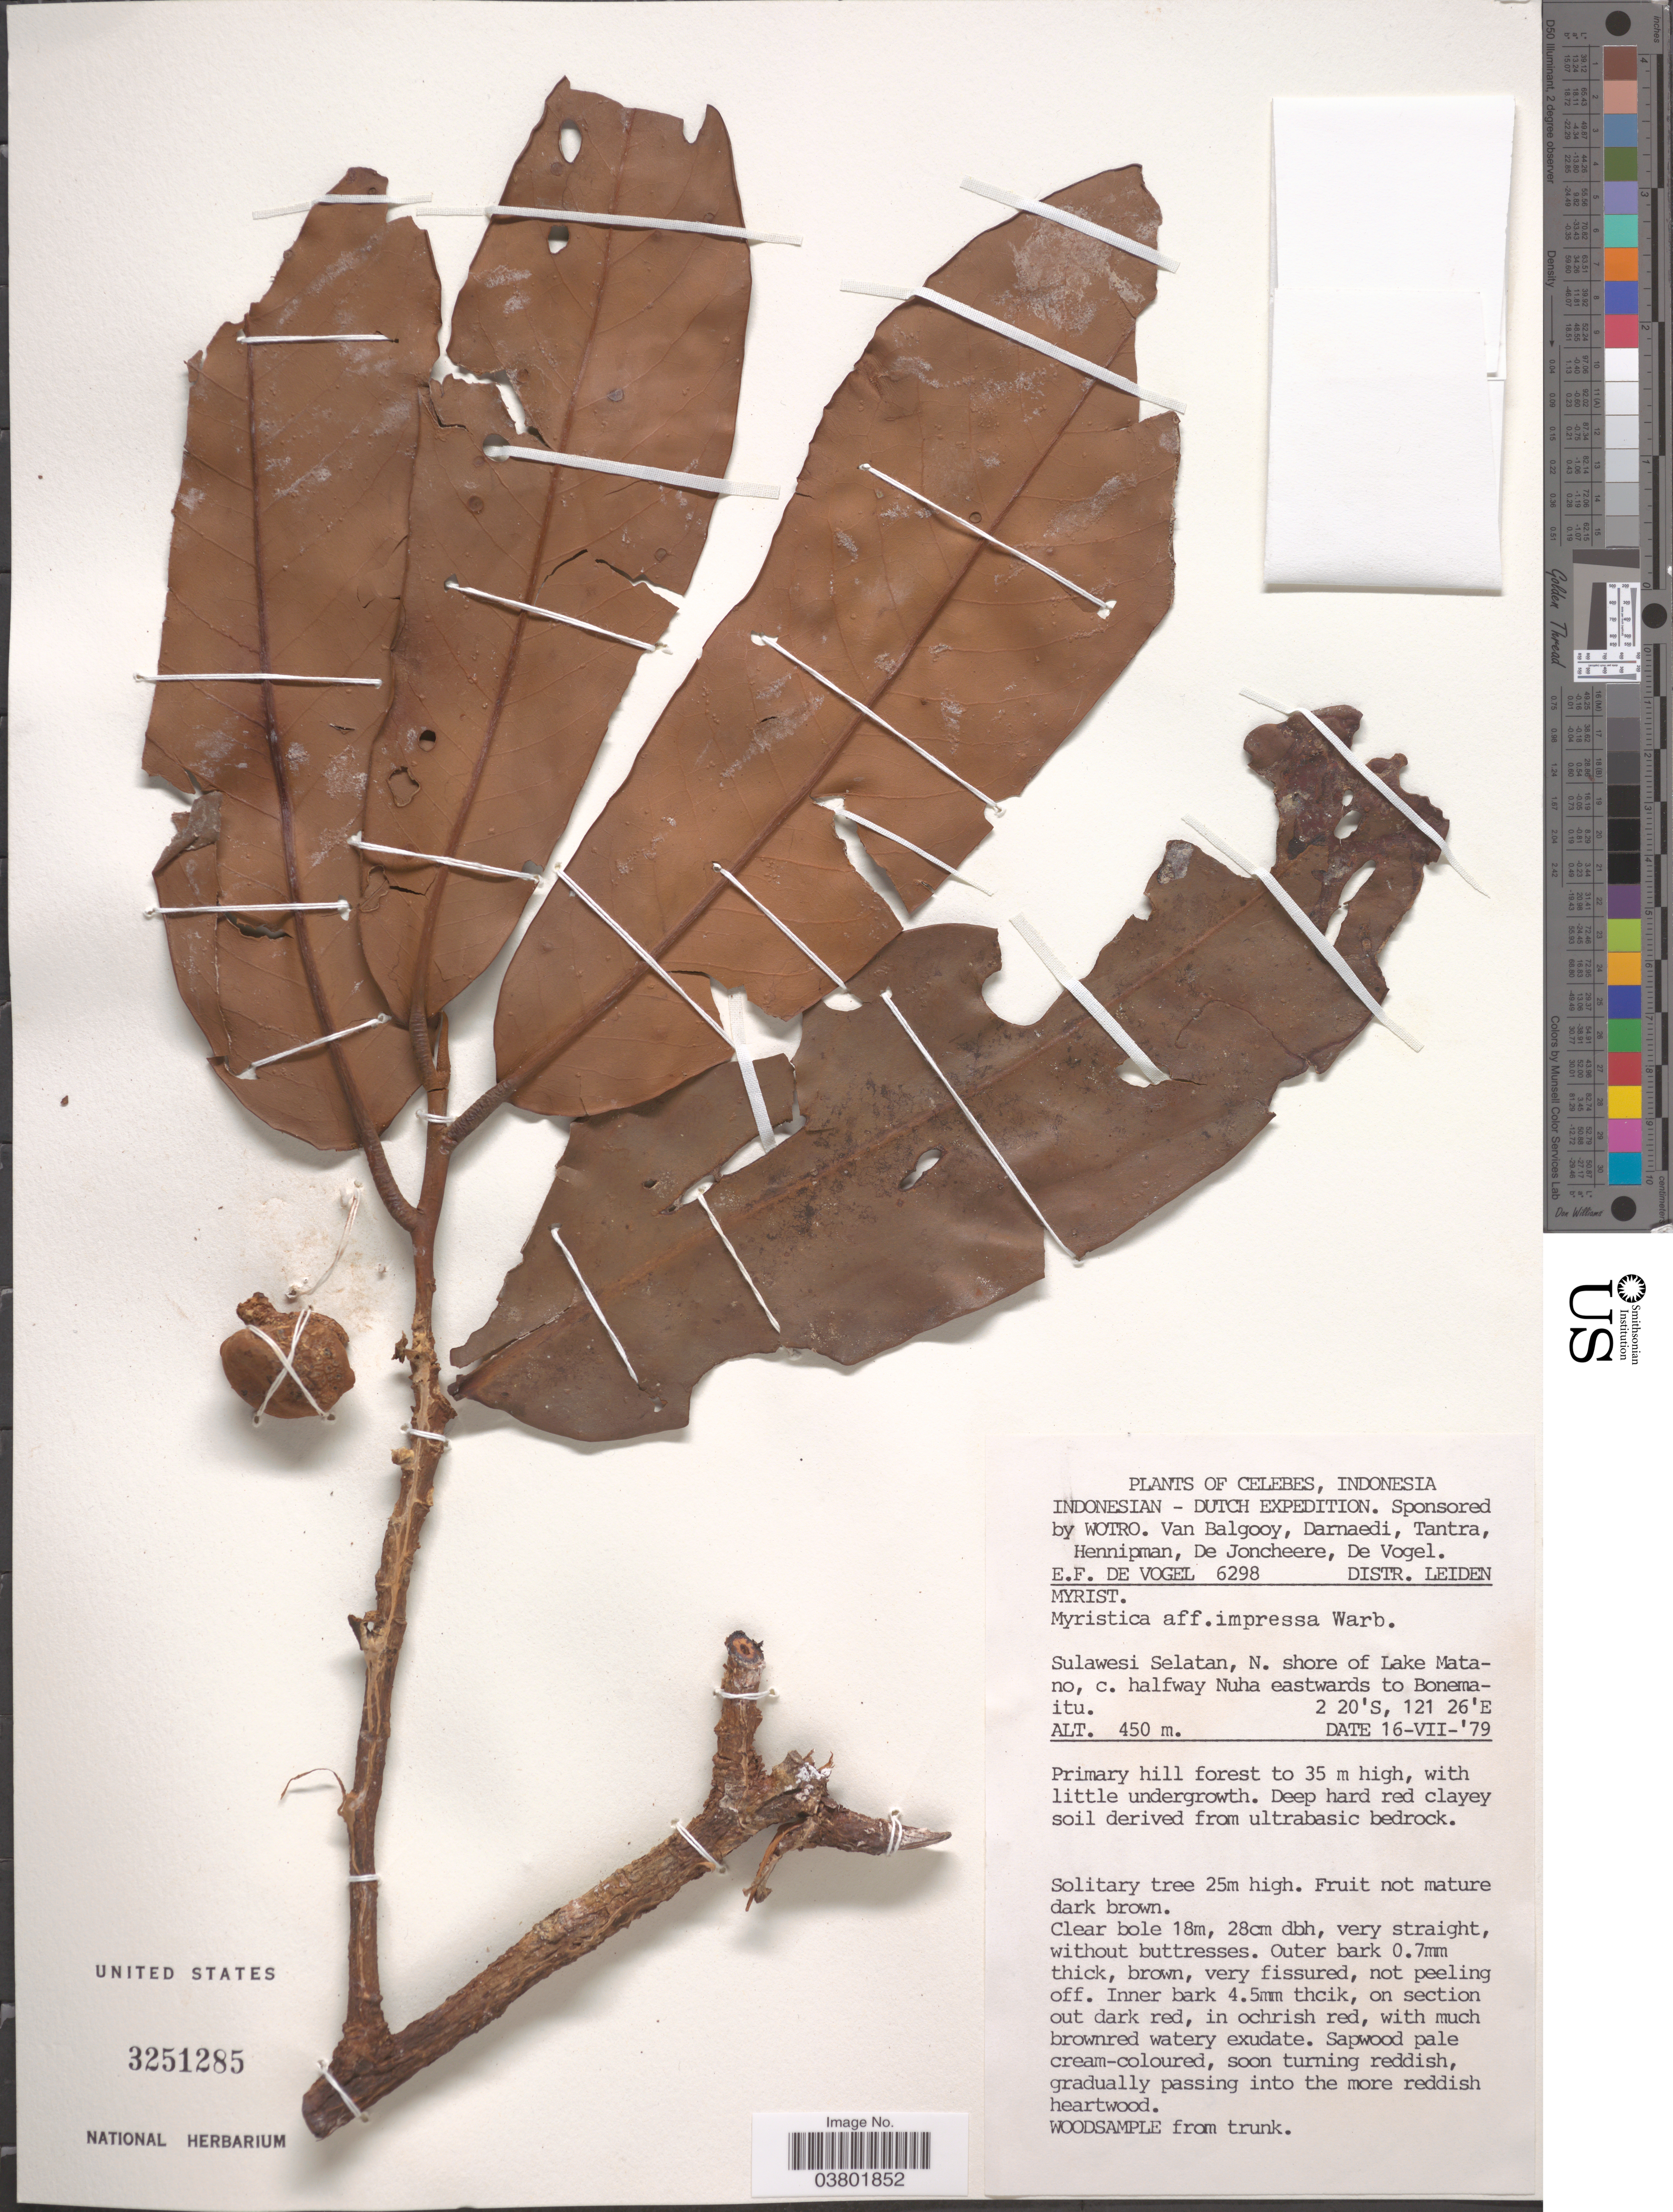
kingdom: Plantae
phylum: Tracheophyta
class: Magnoliopsida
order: Magnoliales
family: Myristicaceae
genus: Myristica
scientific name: Myristica impressa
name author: Warb.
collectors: E. F. de Vogel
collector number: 6298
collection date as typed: Transcribed d/m/y: 16/7/79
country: Indonesia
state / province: Sulawesi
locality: Celebes. Sulawesi Selatan, N. shore of Lake Matano, c. halfway Nuha eastwards to Bonemaitu.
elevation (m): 450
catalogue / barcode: US 3251285